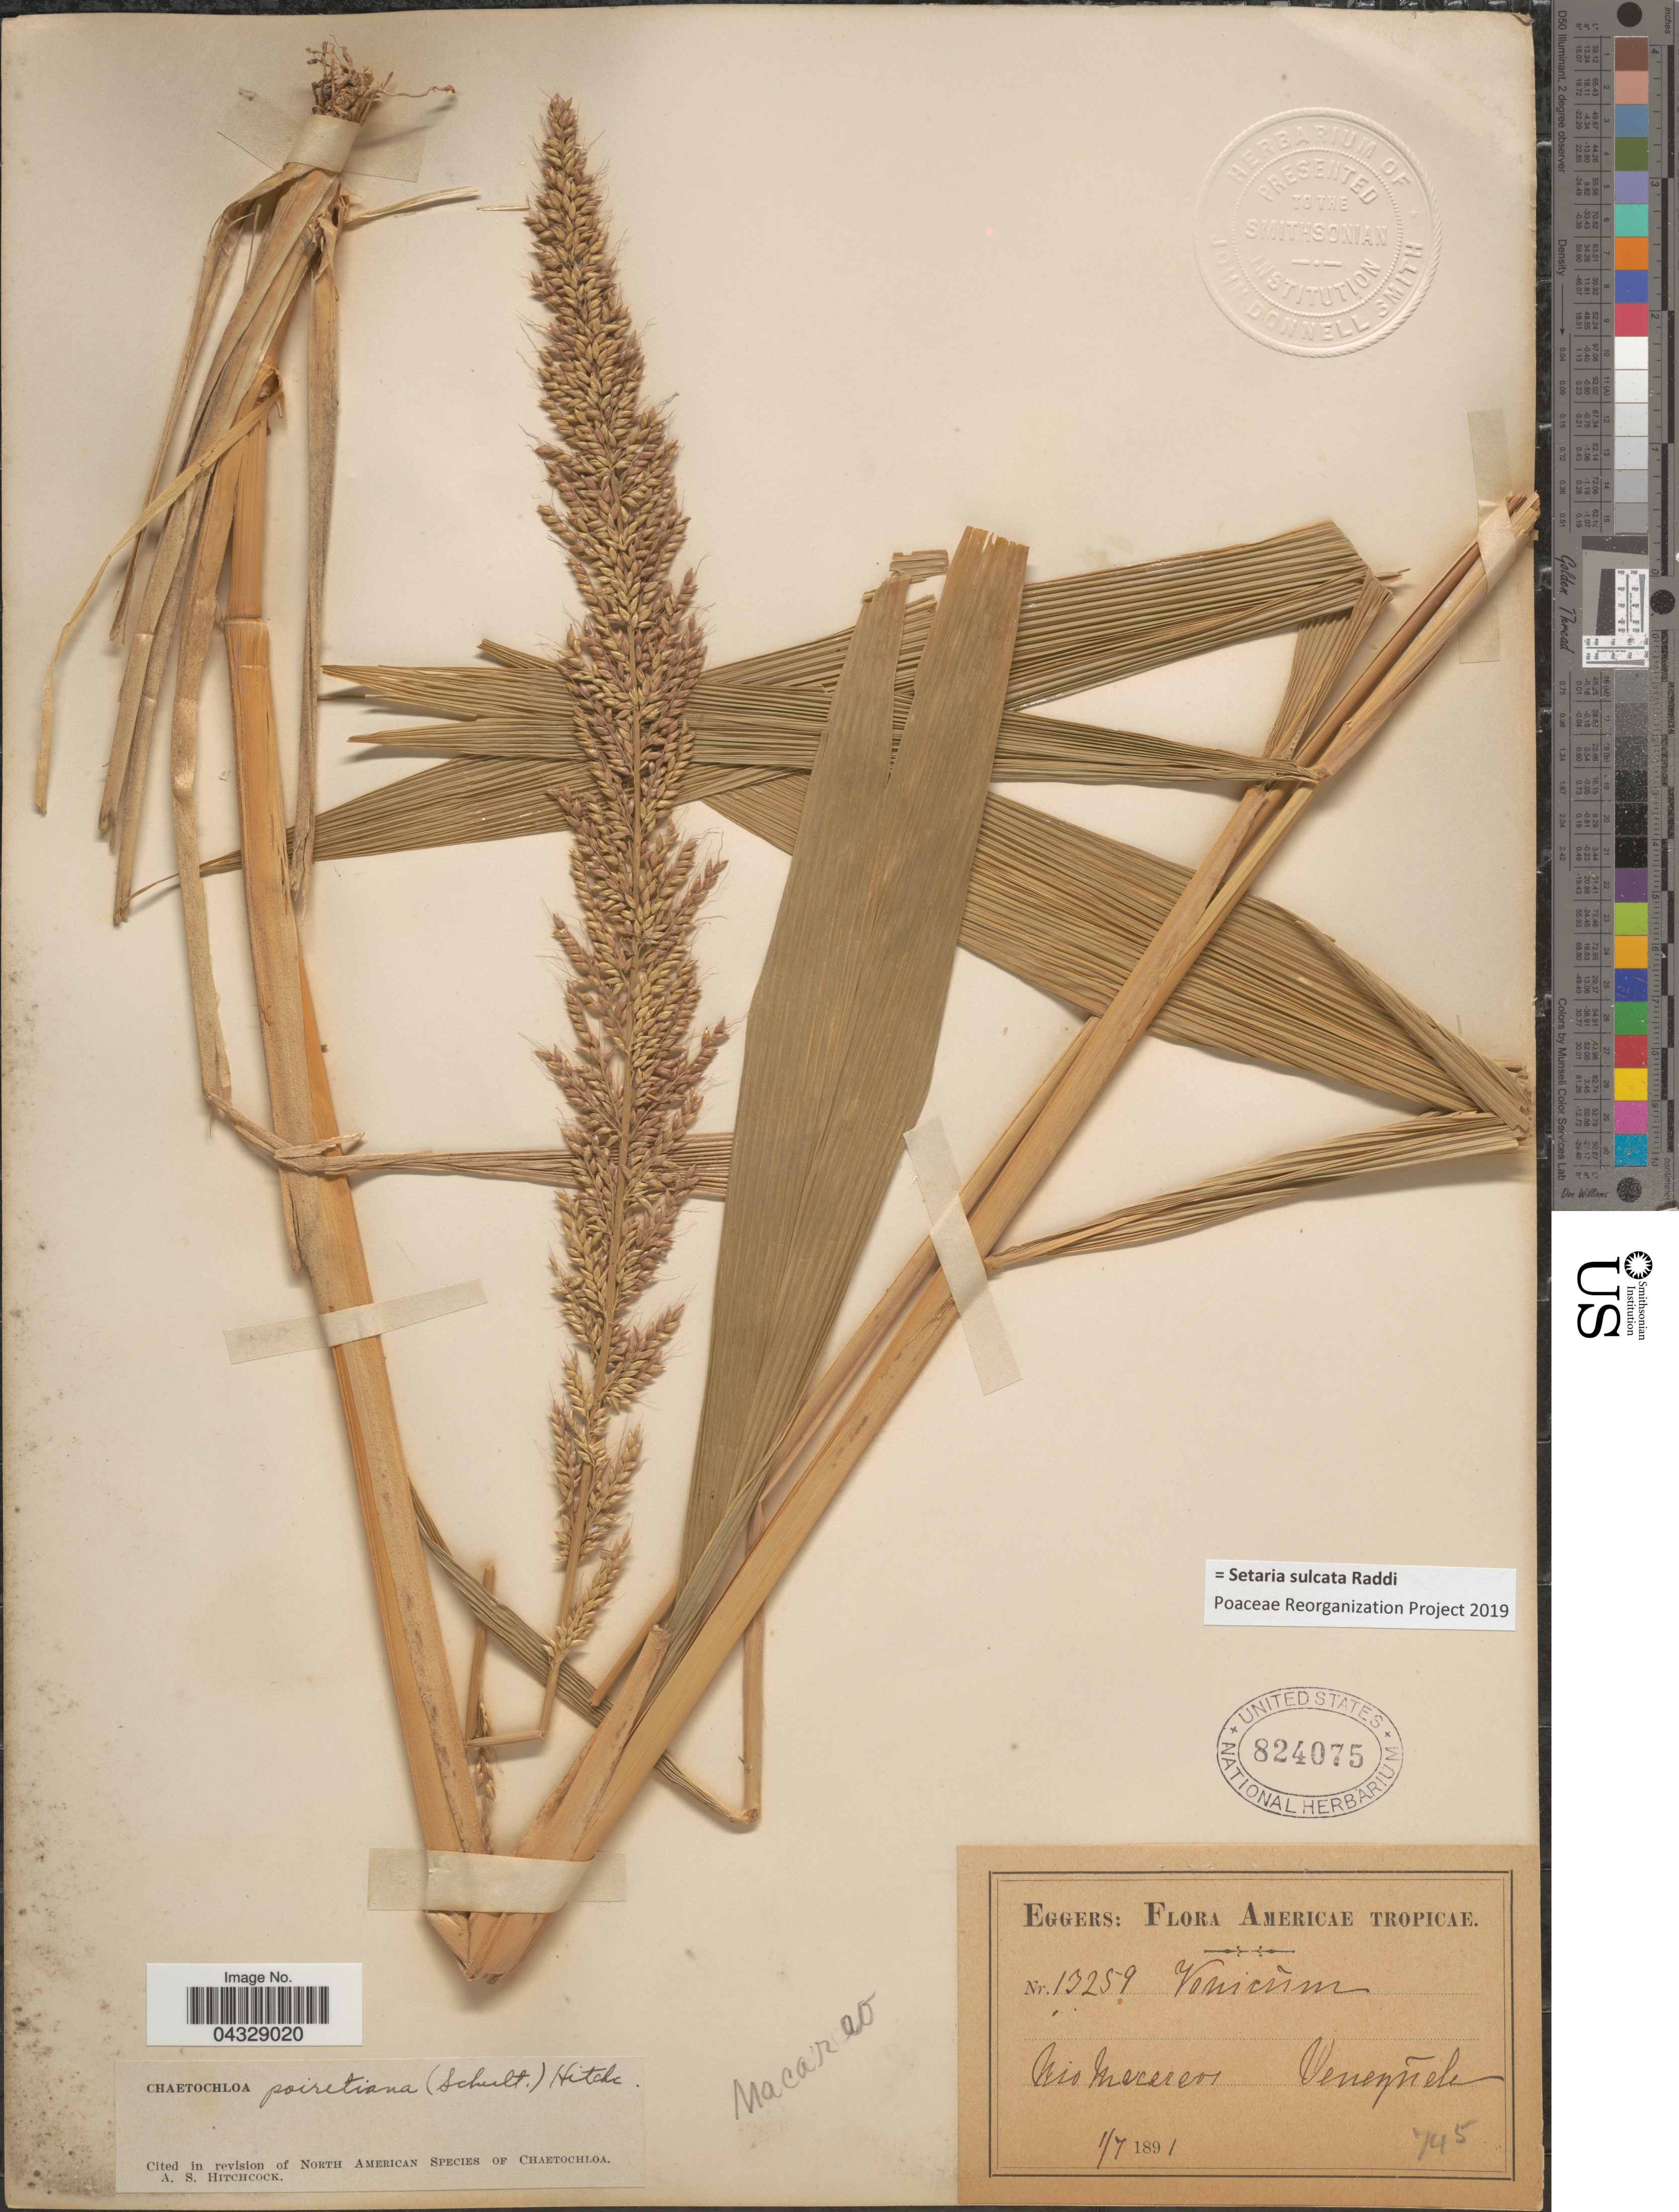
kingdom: Plantae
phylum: Tracheophyta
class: Liliopsida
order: Poales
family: Poaceae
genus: Setaria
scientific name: Setaria sulcata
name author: Raddi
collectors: -. Eggers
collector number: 13259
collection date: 1891-07-01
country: Venezuela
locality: Americae tropicae. Rio Macareo.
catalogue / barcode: US 824075